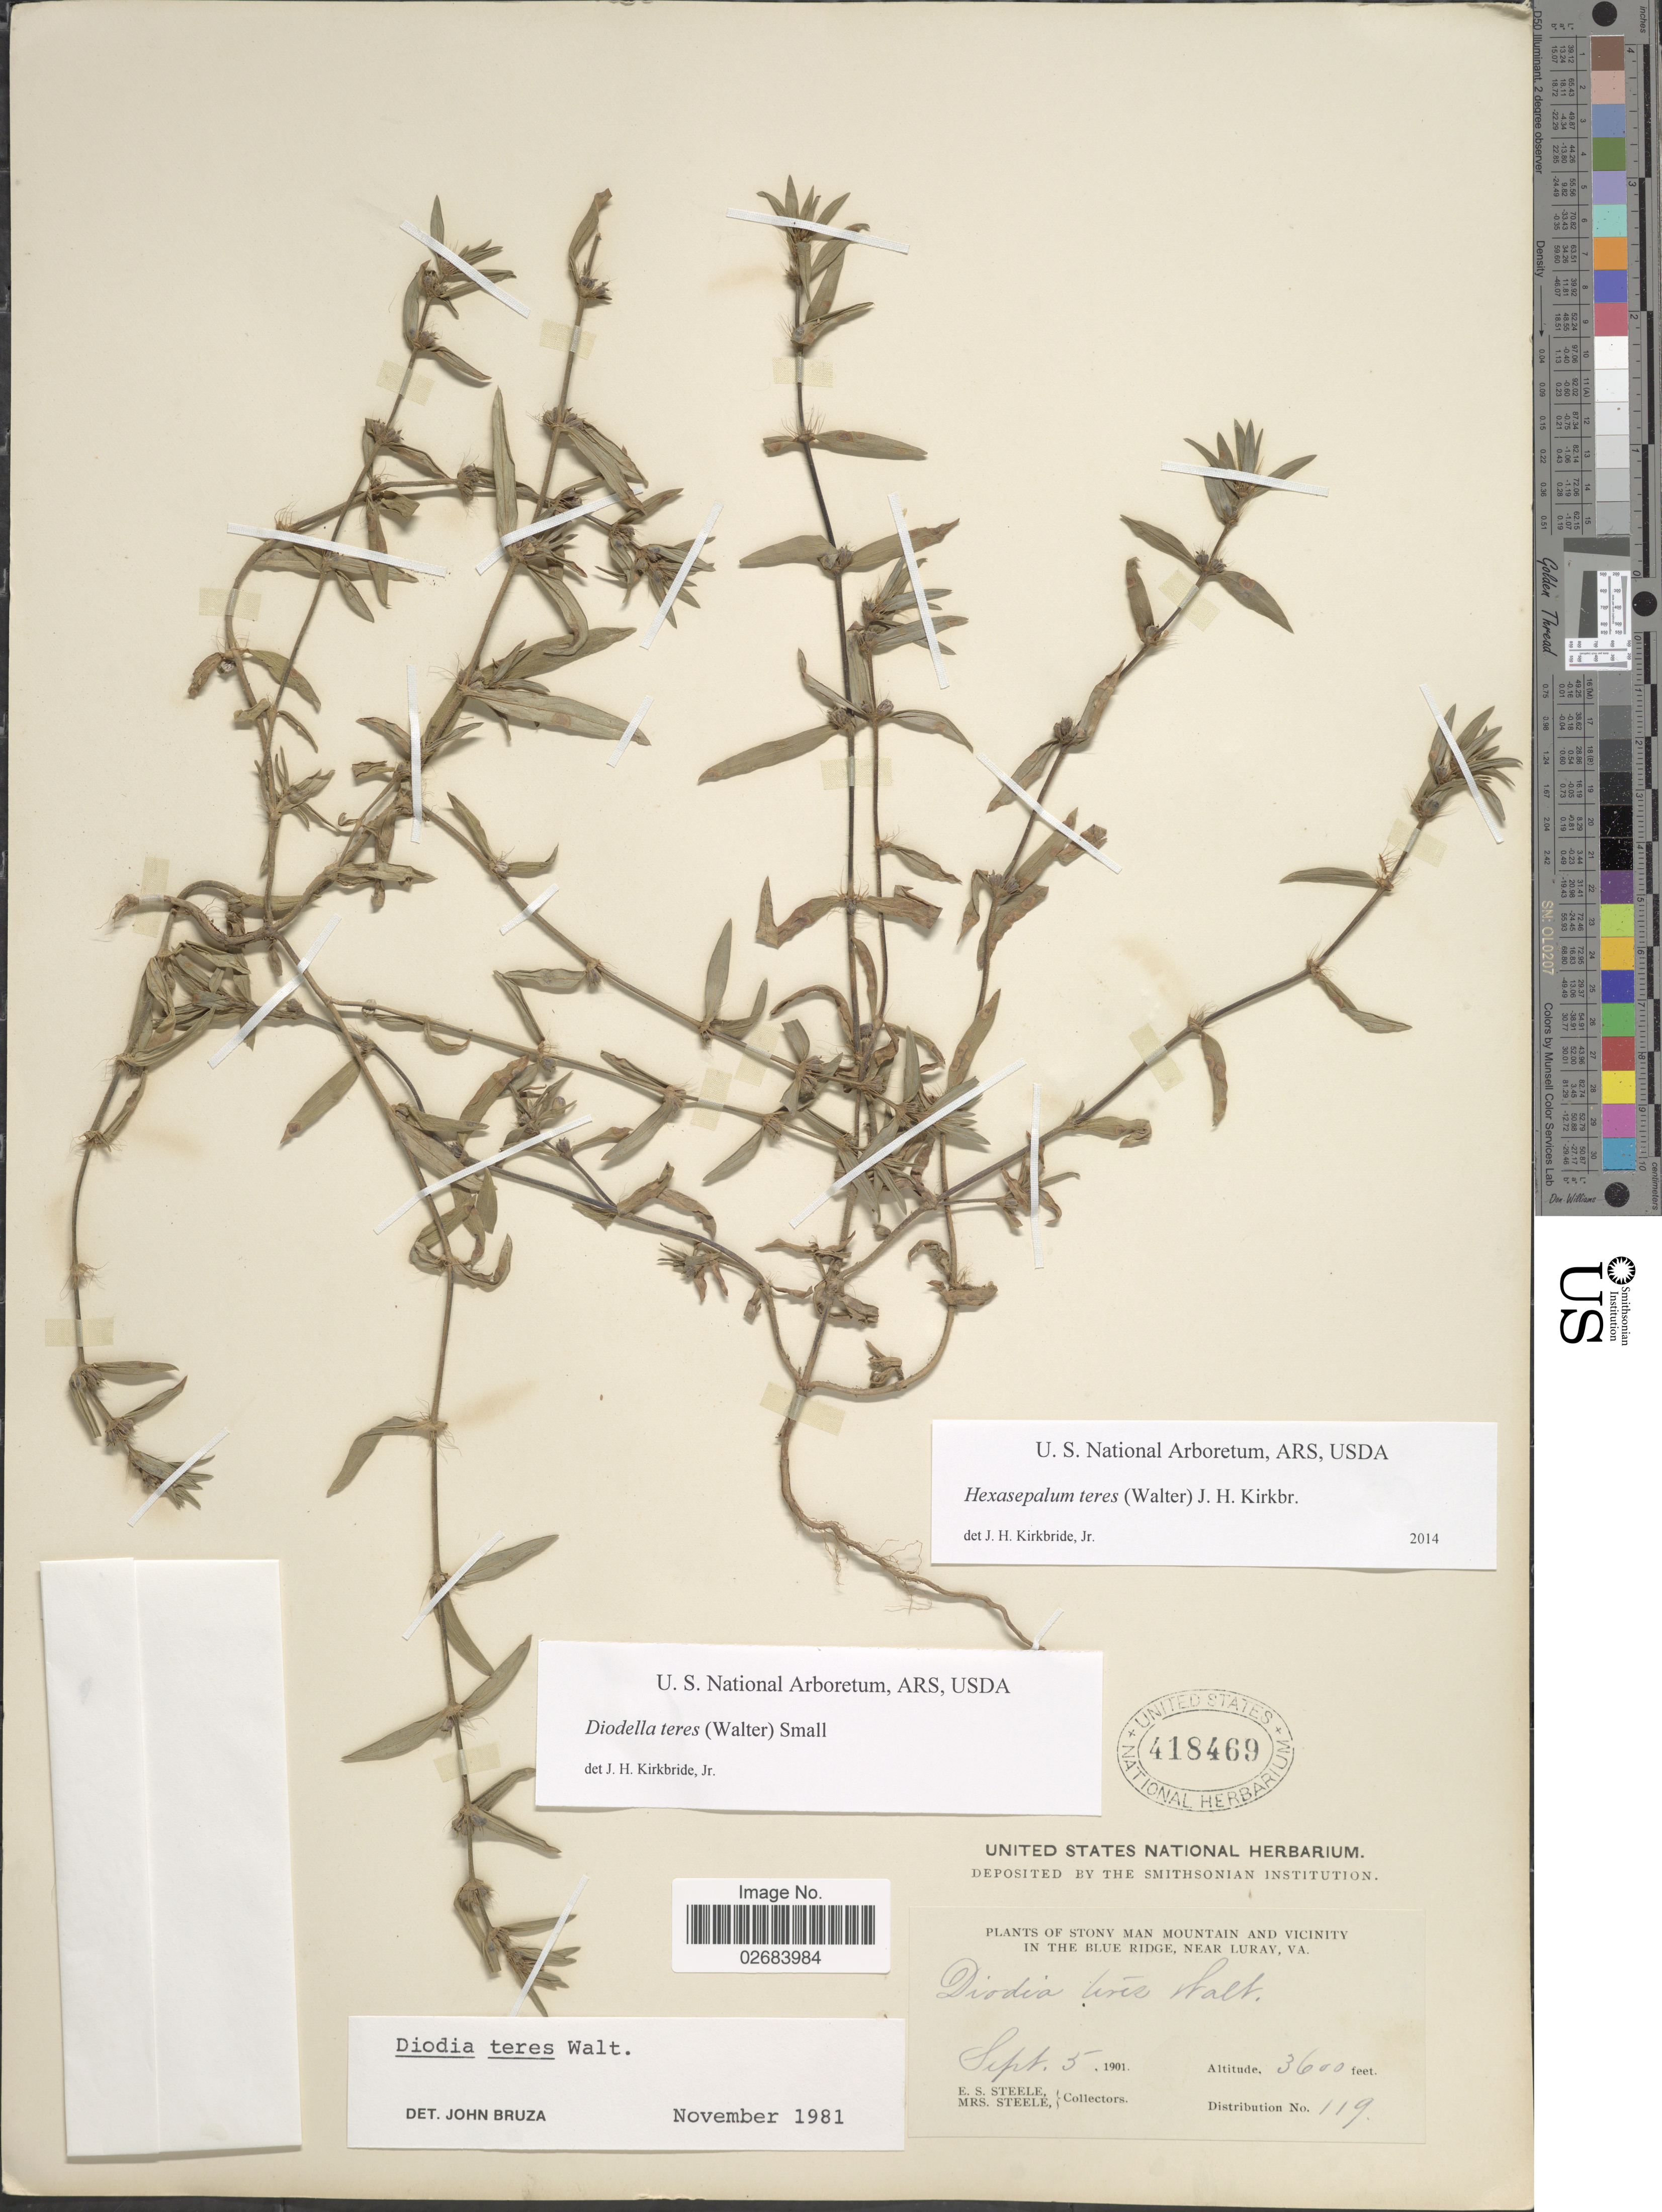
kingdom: Plantae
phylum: Tracheophyta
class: Magnoliopsida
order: Gentianales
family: Rubiaceae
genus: Diodia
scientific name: Diodia teres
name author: Walter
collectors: E. Steele & Mrs. E. S. Steele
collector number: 119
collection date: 1901-09-05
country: United States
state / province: Virginia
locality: Stony Man Mountain and Vicinity, in the Blue Ridge, near Luray.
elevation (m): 1097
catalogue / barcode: US 418469